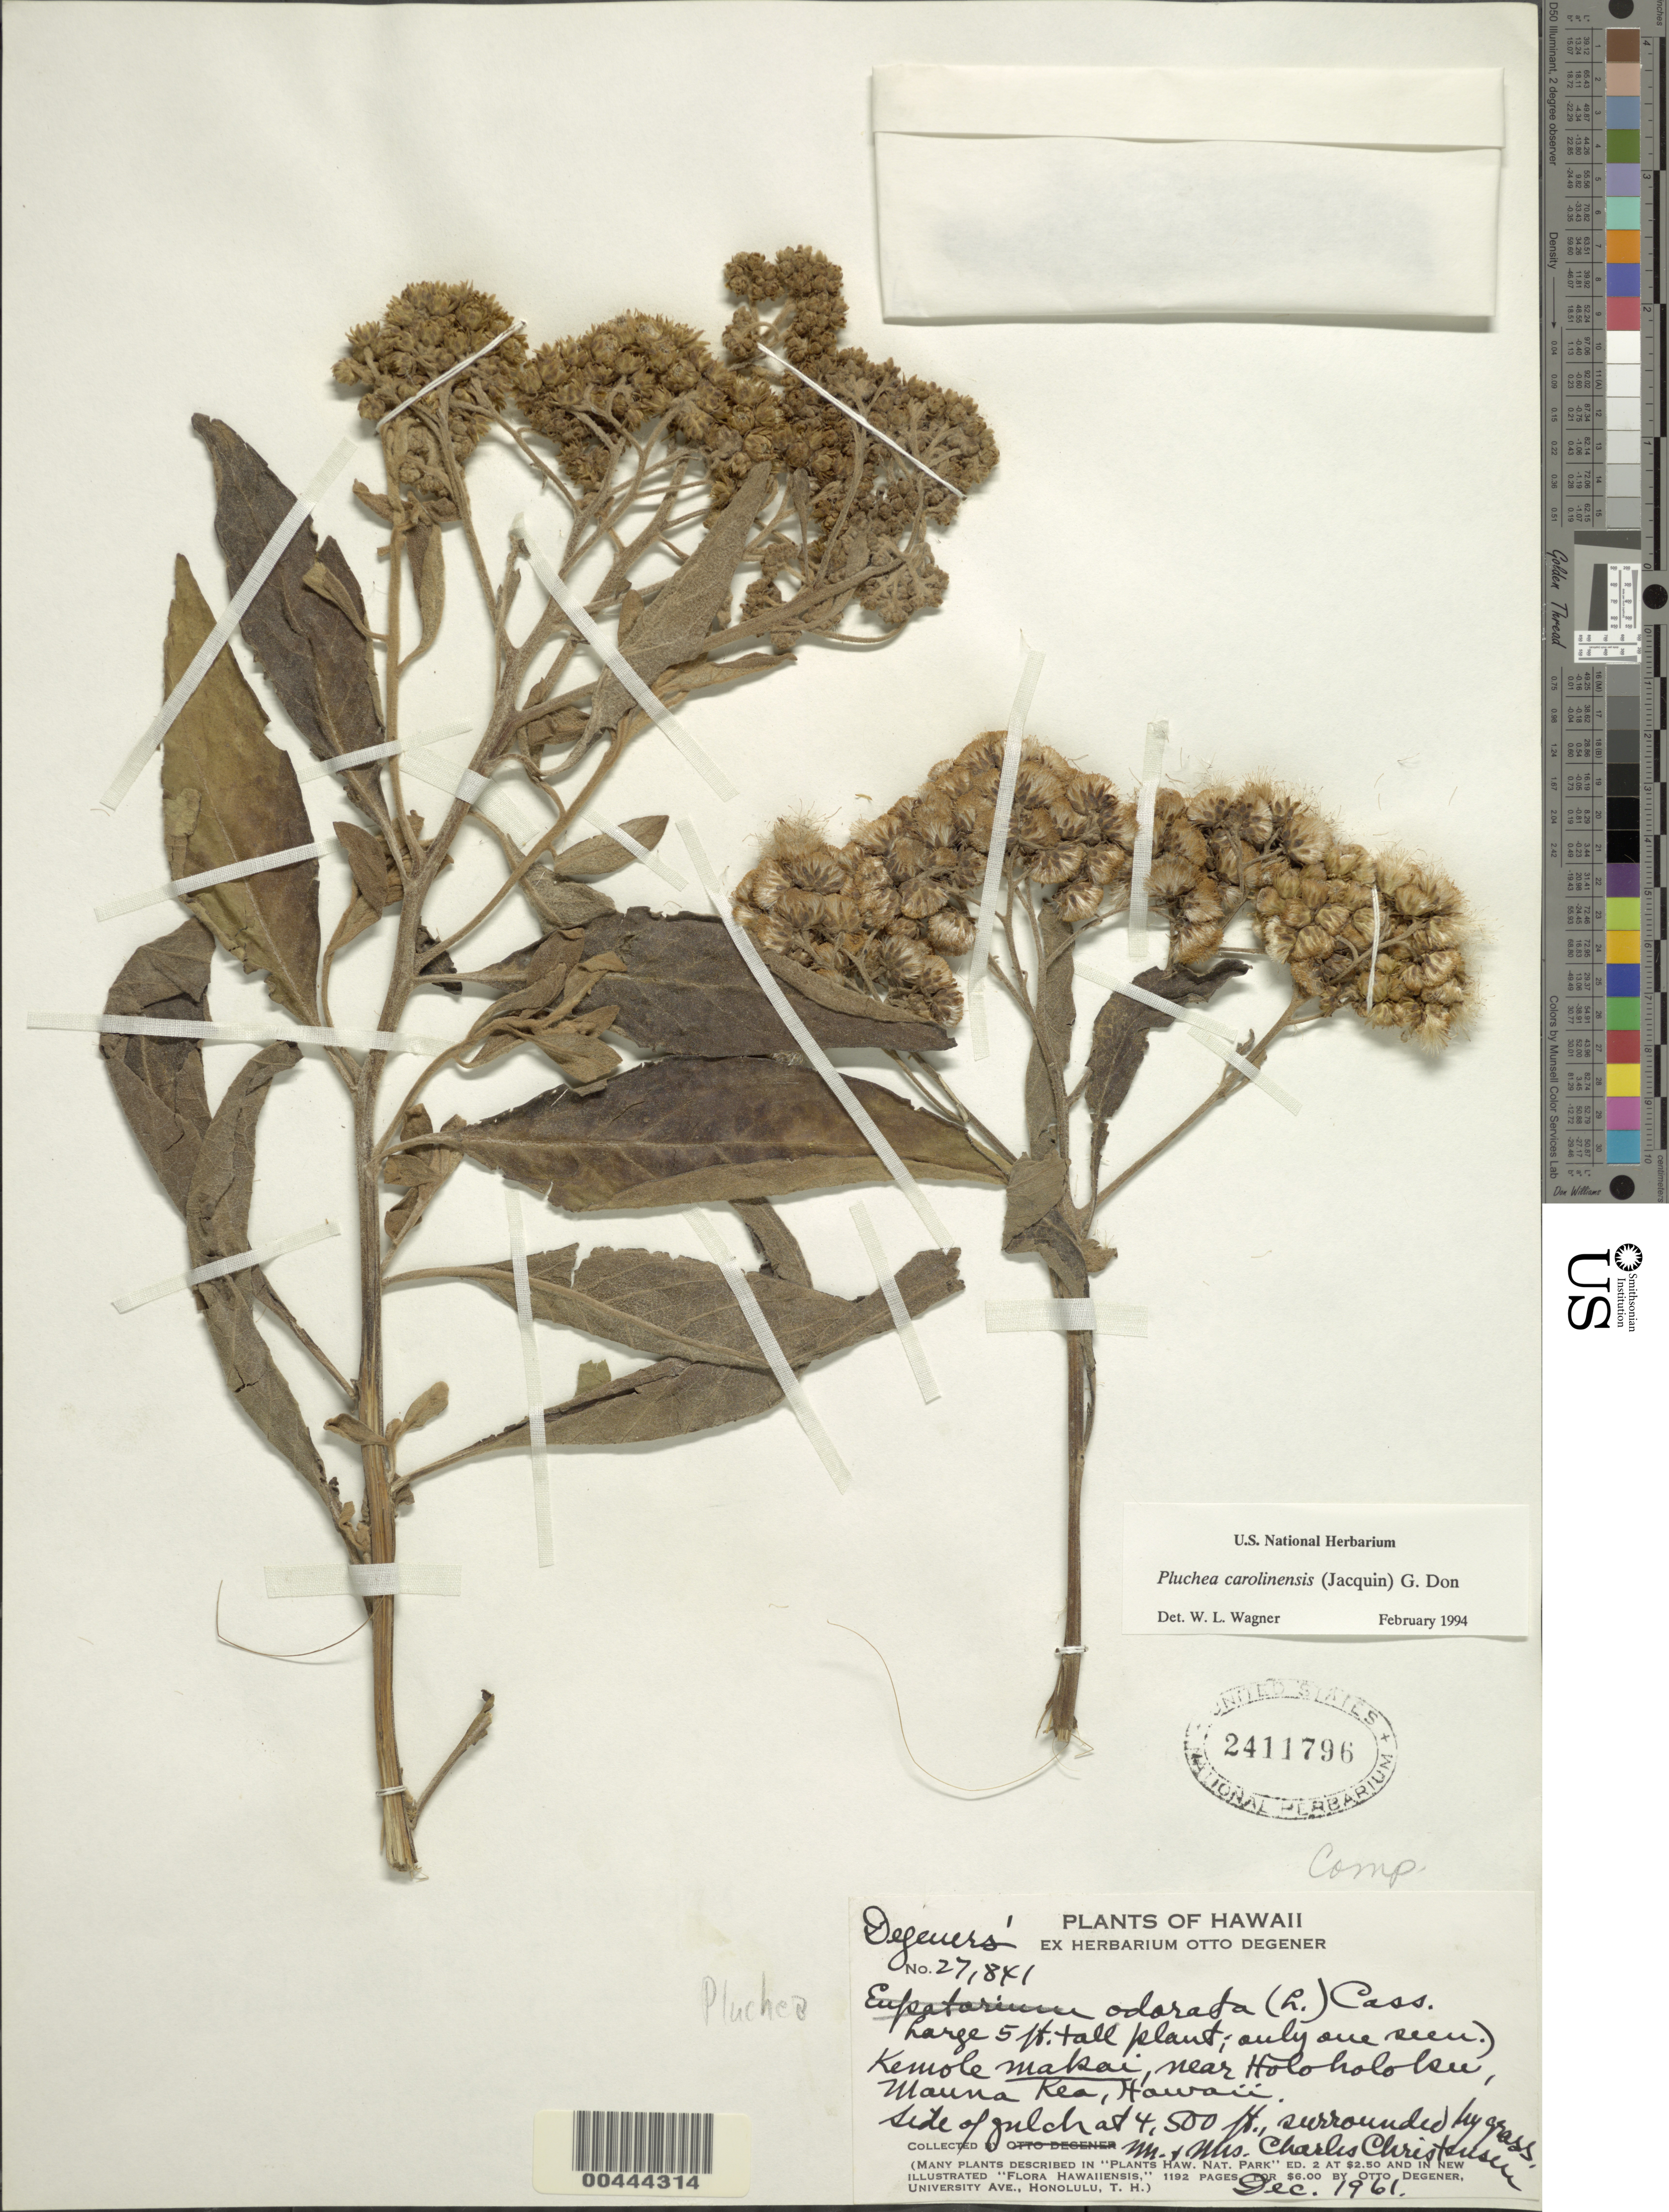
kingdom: Plantae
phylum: Tracheophyta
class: Magnoliopsida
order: Asterales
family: Asteraceae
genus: Pluchea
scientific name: Pluchea carolinensis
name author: (Jacq.) D. Don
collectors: C. Christensen & Christensen, --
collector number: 27841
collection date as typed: Dec 1961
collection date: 1961-12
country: United States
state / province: Hawaii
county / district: Hawaii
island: Hawaii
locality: Kemole makai, near Holoholoku, Mauna Kea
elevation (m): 1372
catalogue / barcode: US 2411796